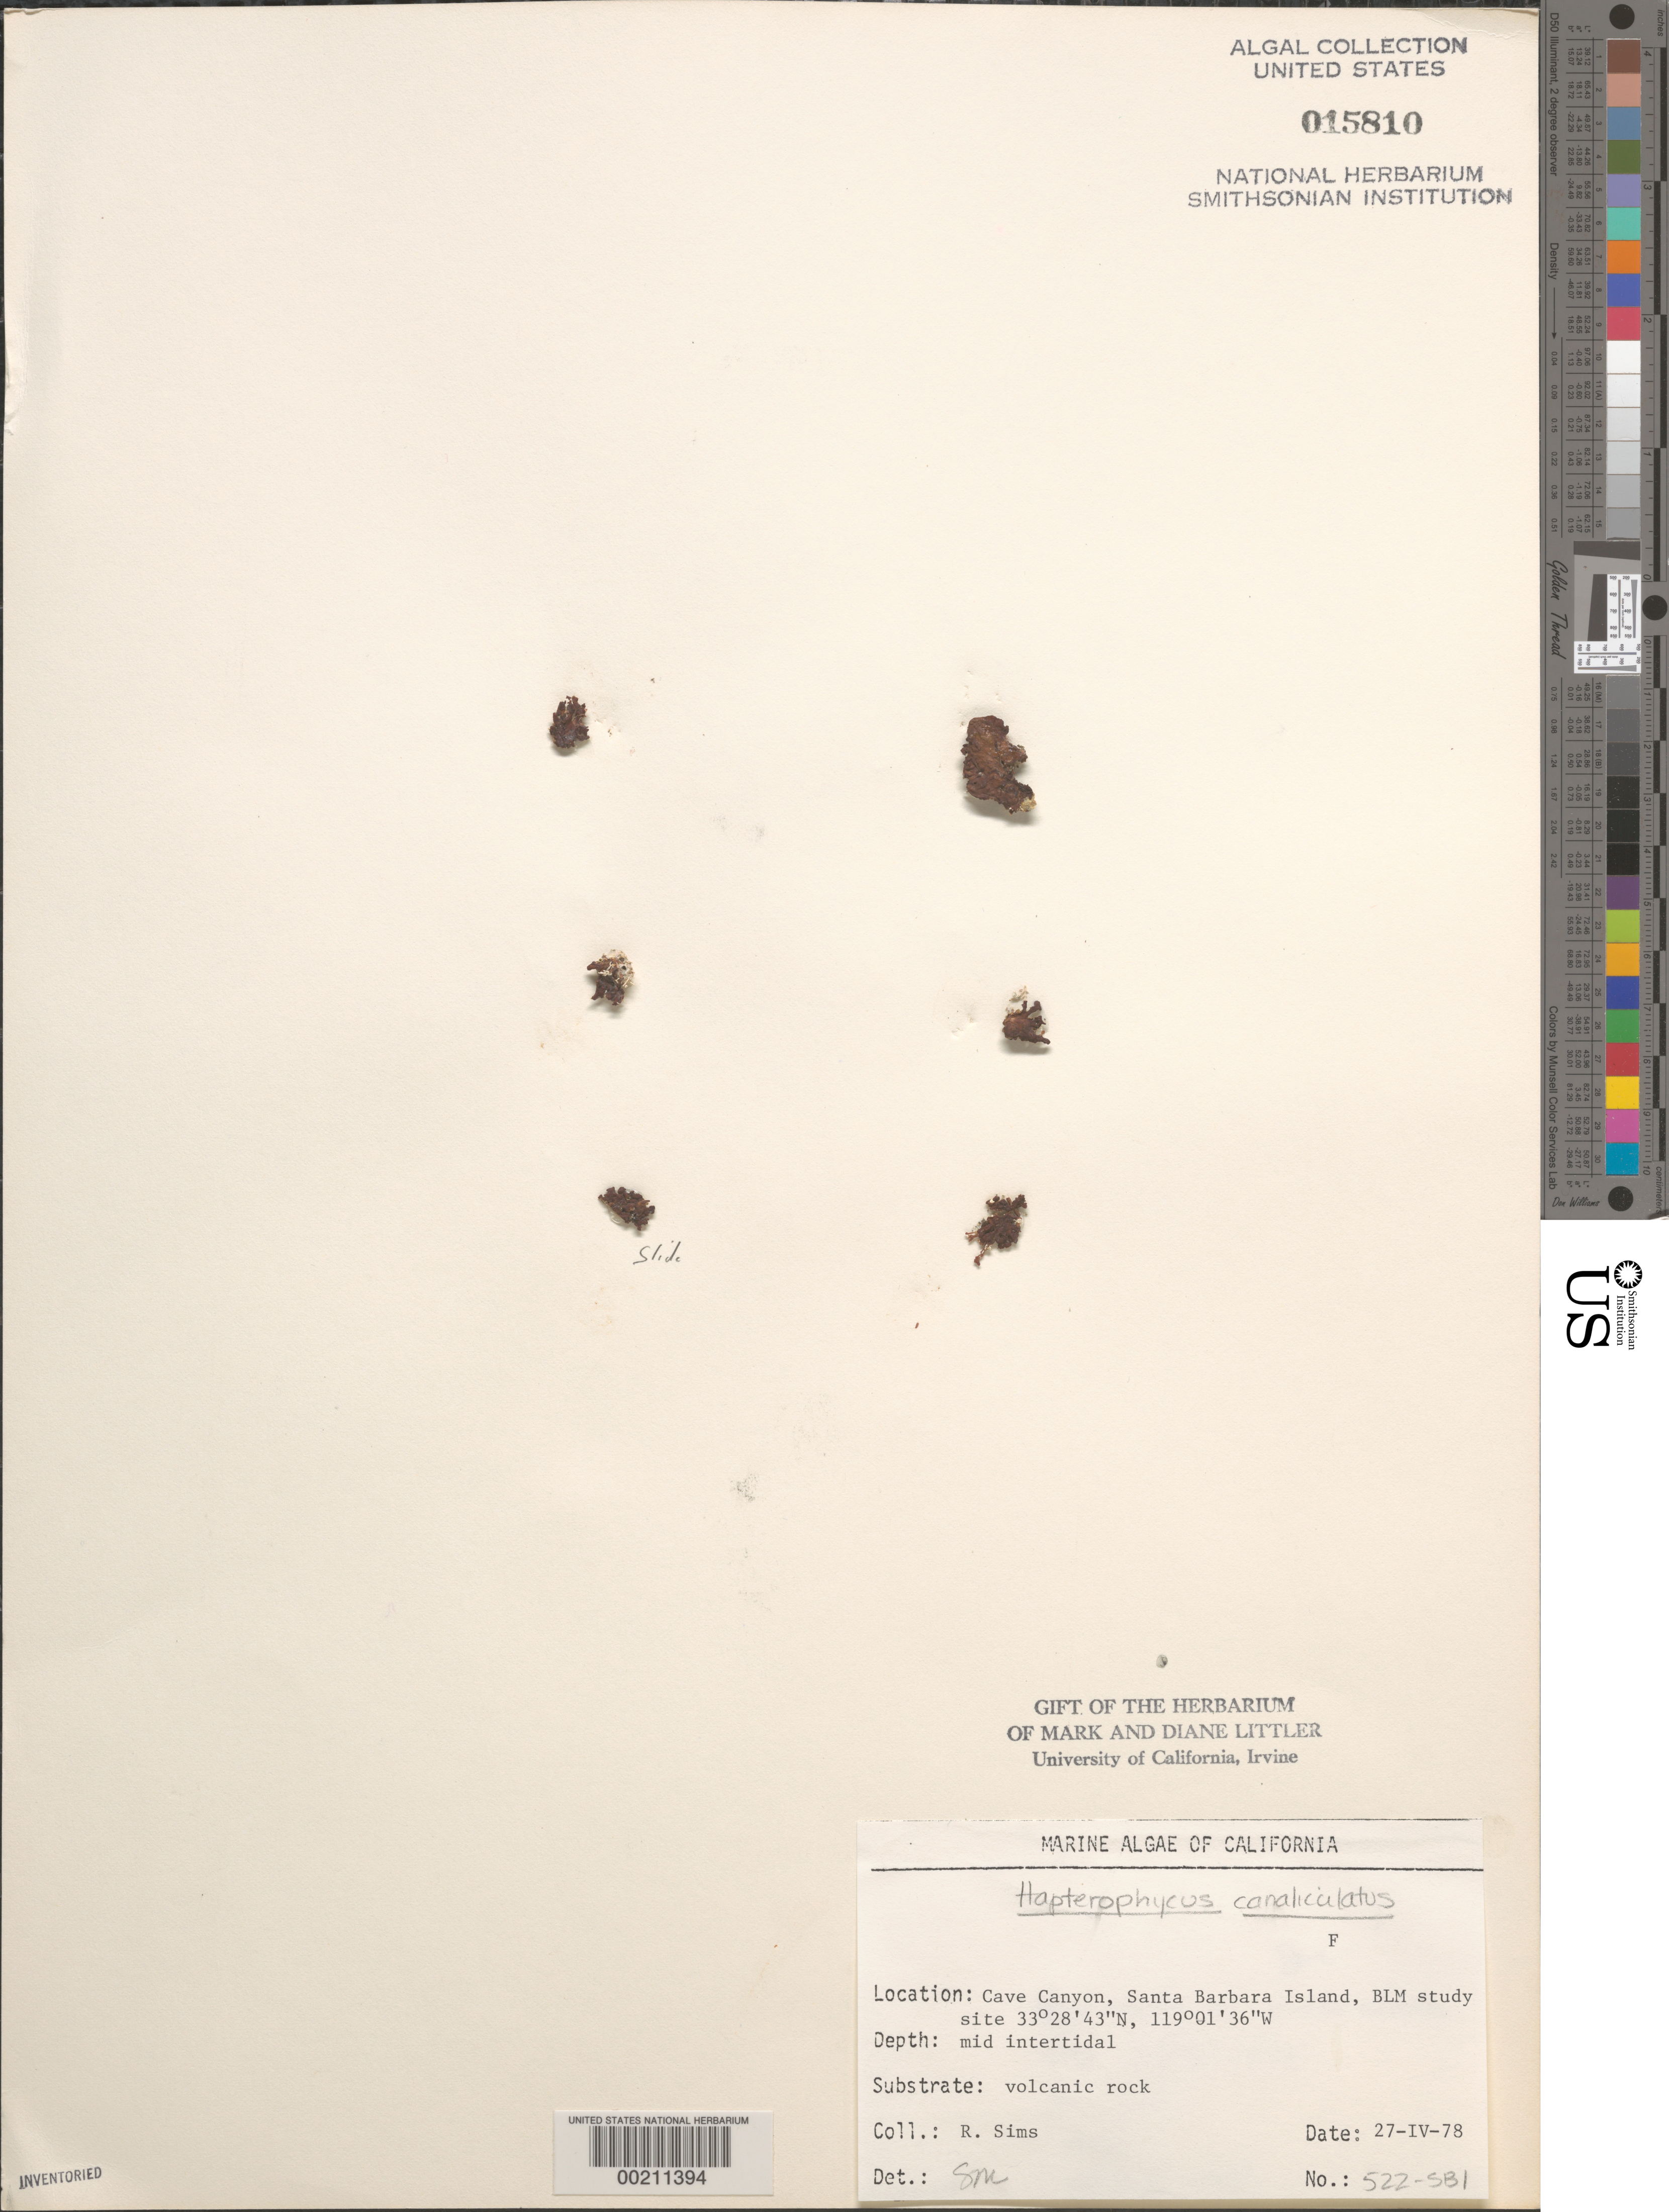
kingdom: Chromista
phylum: Ochrophyta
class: Phaeophyceae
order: Ralfsiales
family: Ralfsiaceae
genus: Hapterophycus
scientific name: Hapterophycus canaliculatus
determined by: Murray, S. N.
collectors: R. H. Sims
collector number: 522-SBI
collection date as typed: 27 Apr 1978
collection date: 1978-04-27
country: United States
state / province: California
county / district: Santa Barbara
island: Santa Barbara Island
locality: Cave Canyon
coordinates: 33 28' 43" N, 119 01' 36" W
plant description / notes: BLM-SOCALBIGHT Rocky Intertidal Survey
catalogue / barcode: US 15810